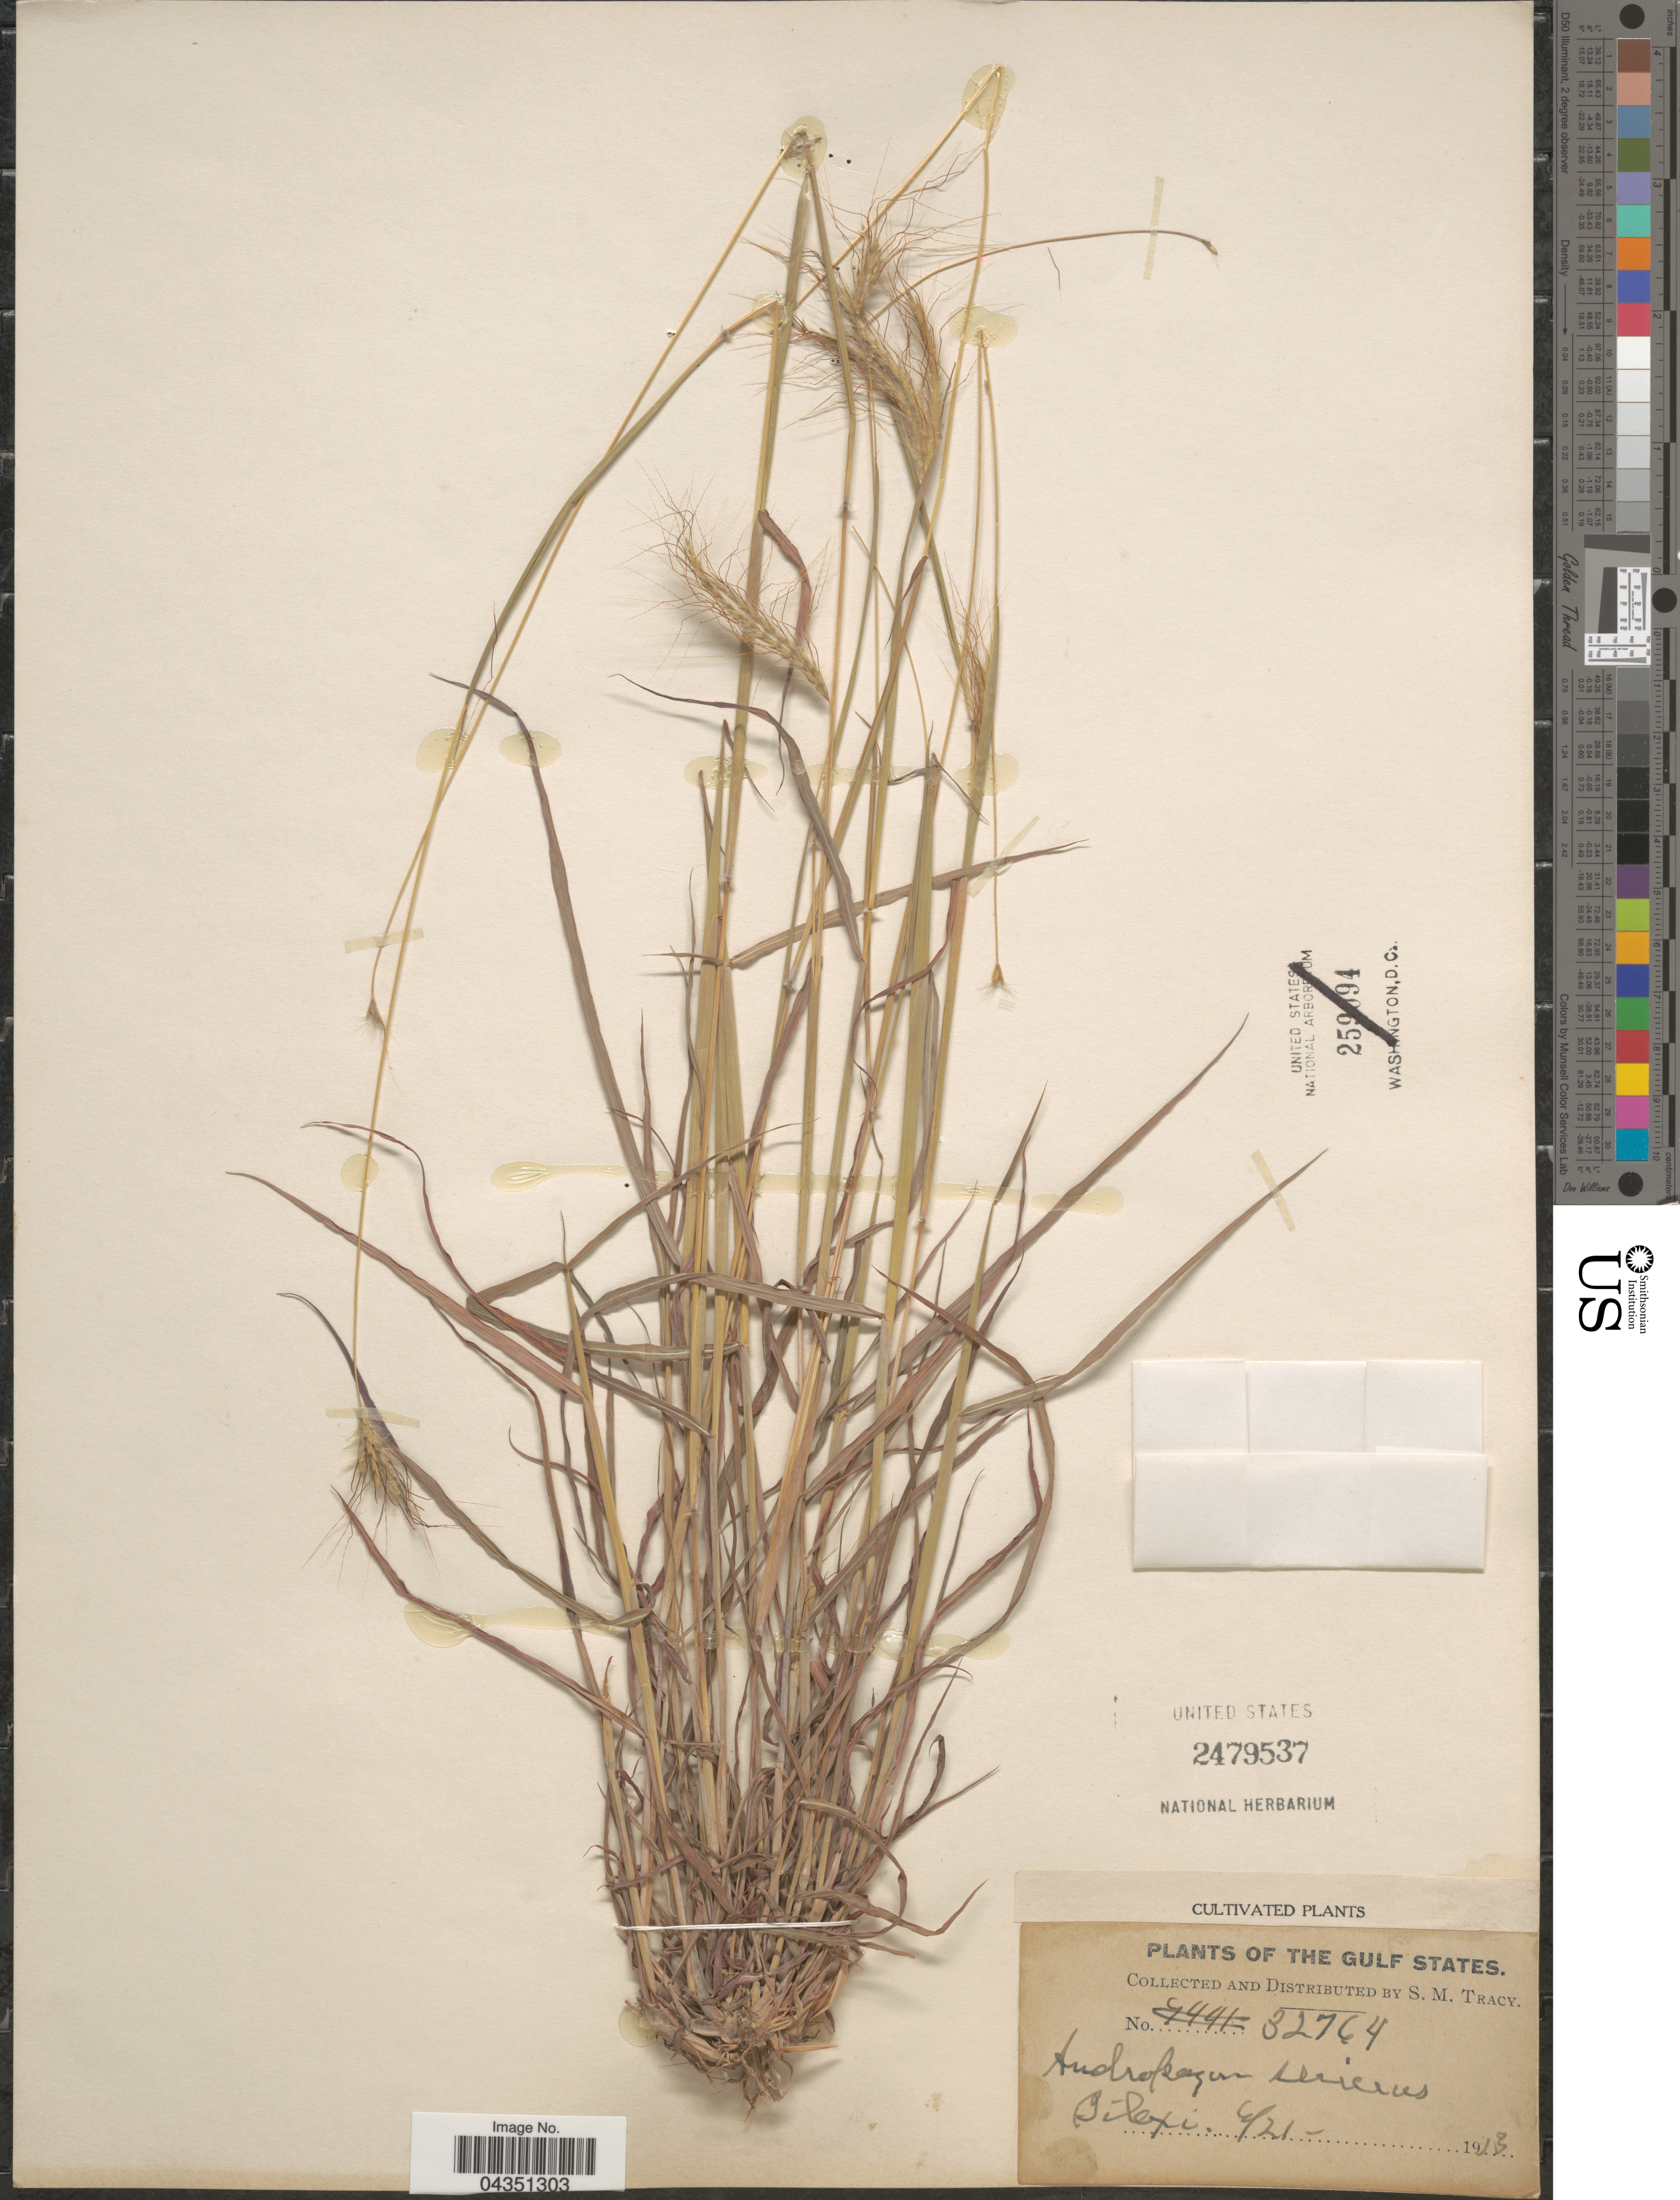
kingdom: Plantae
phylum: Tracheophyta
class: Liliopsida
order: Poales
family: Poaceae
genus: Dichanthium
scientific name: Dichanthium sericeum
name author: (R. Br.) A. Camus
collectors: S. M. Tracy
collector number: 32764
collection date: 1913-06-21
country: United States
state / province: Mississippi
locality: Gulf States. Biloxi.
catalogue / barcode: US 2479537